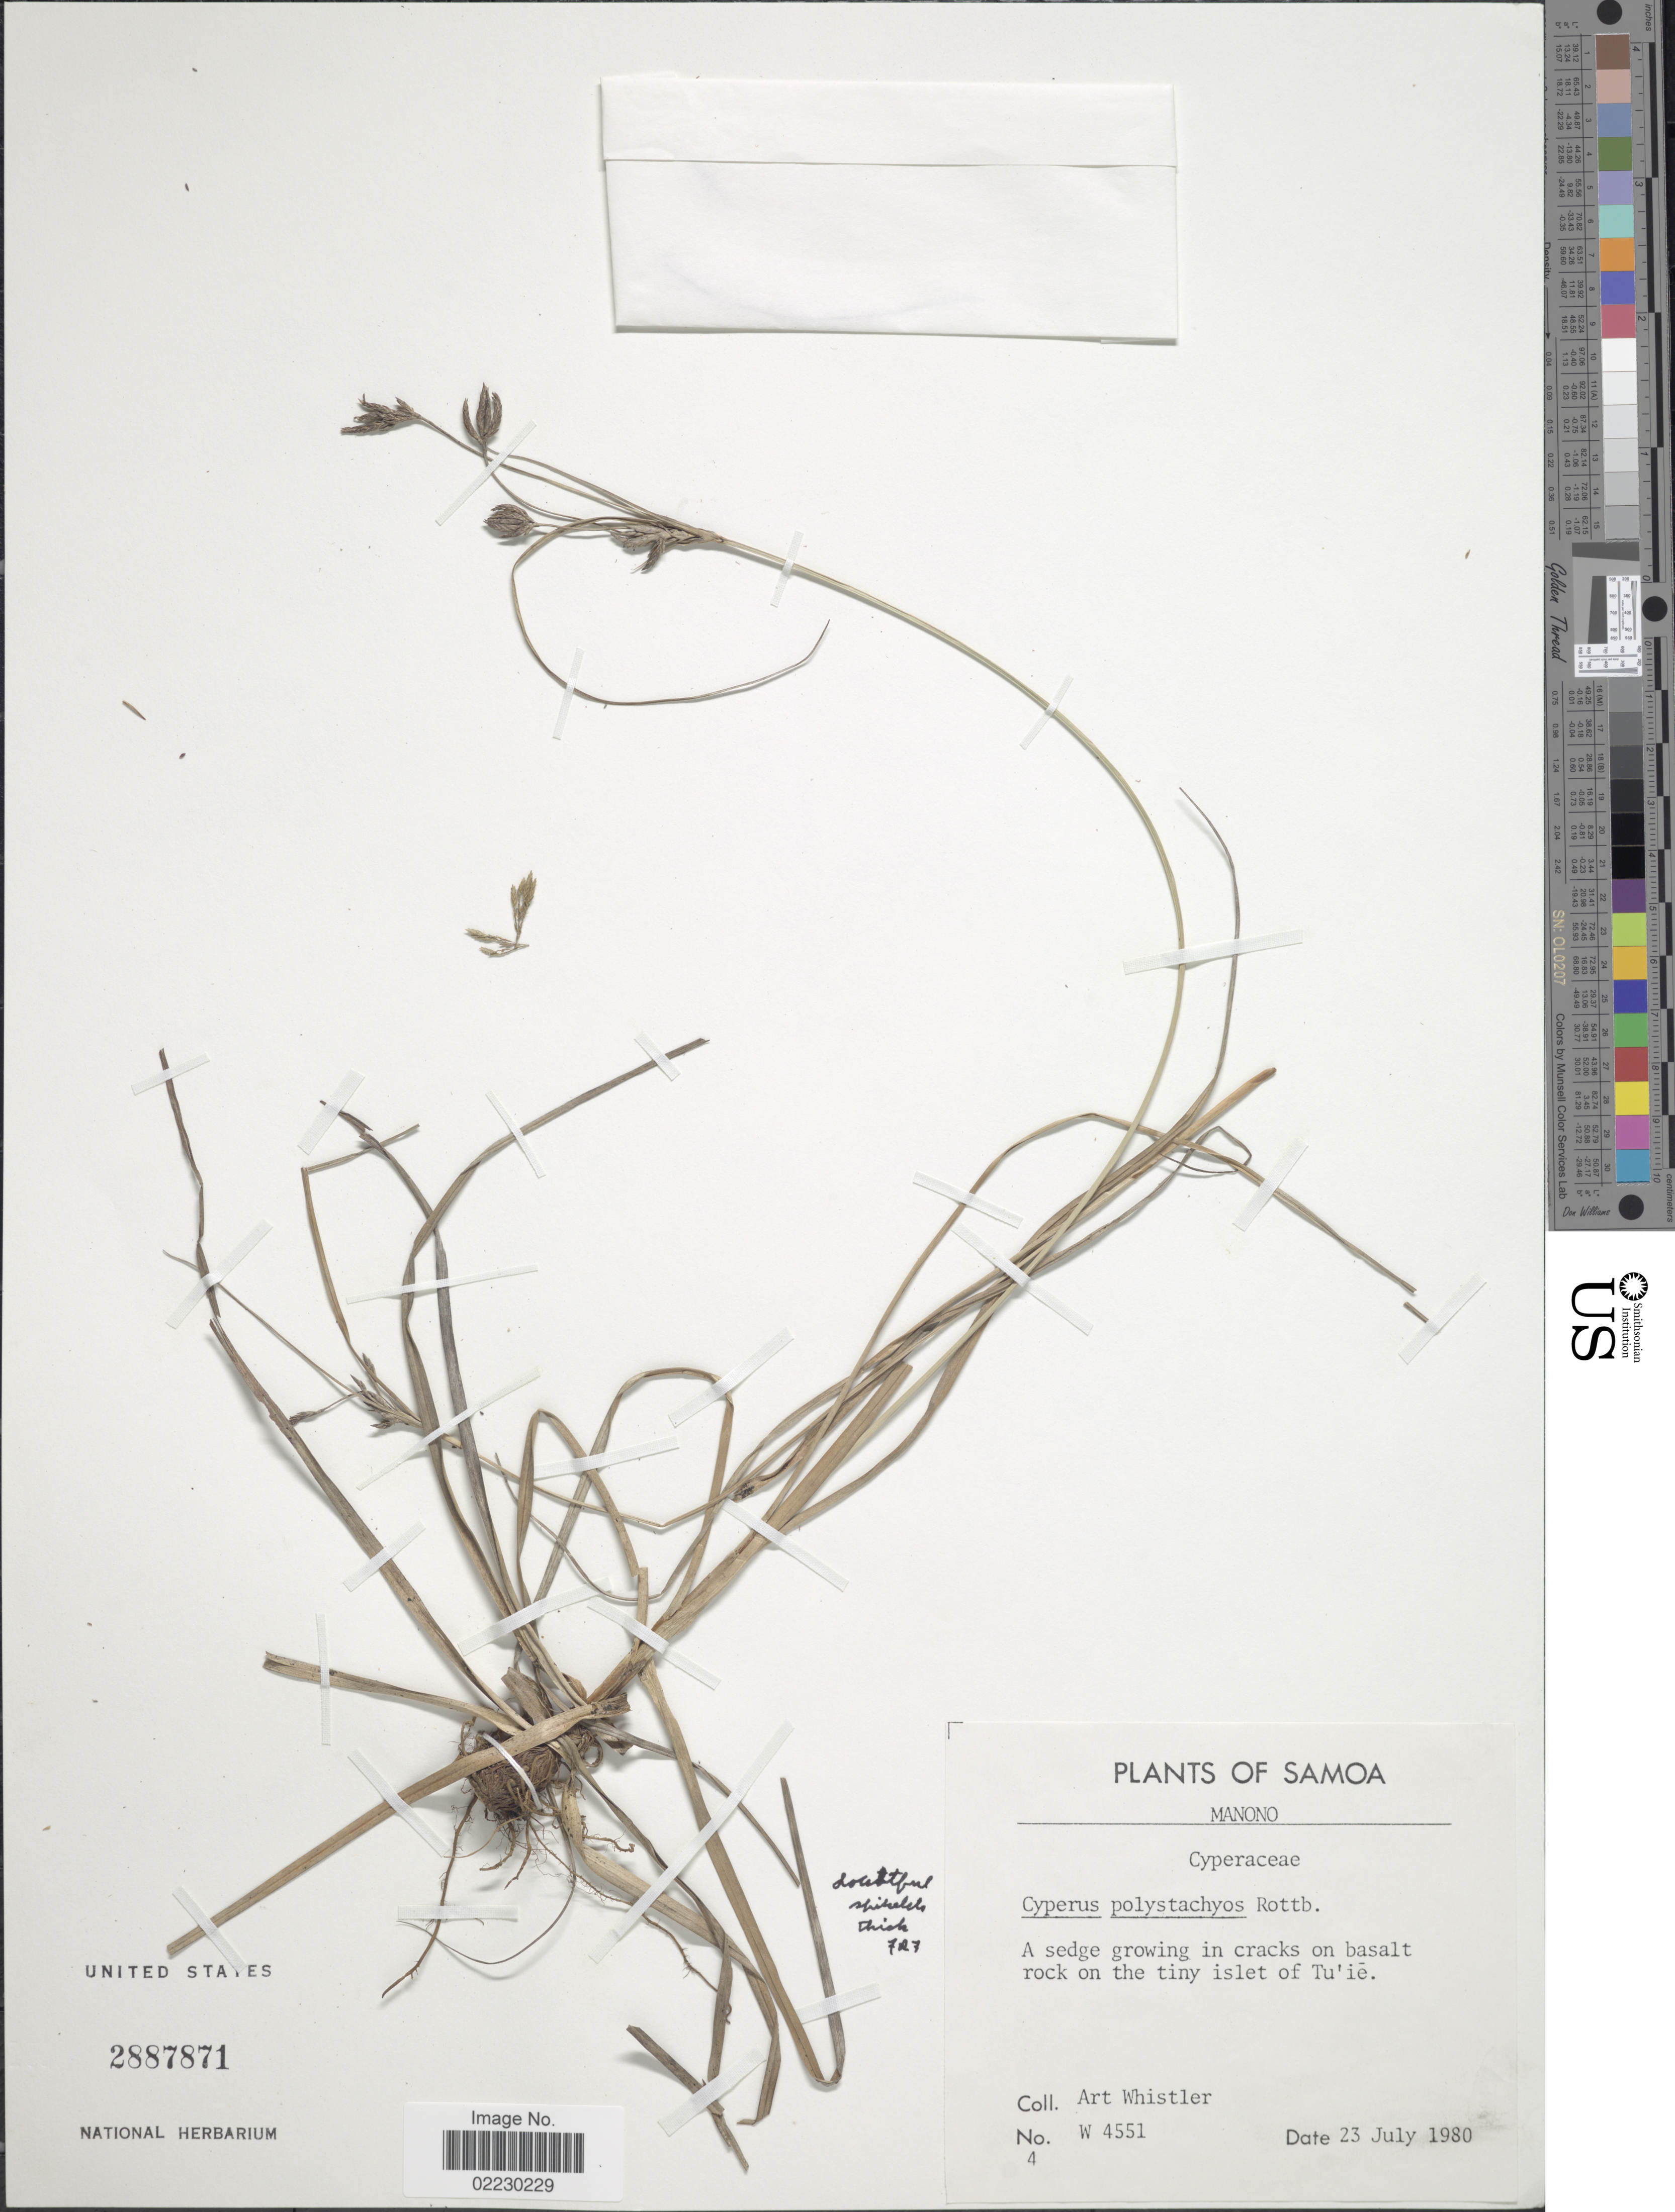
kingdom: Plantae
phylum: Tracheophyta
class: Liliopsida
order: Poales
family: Cyperaceae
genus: Cyperus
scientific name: Cyperus polystachyos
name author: Rottb.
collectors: A. Whistler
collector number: W 4551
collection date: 1980-07-23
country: Samoa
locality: Samoa, Manono, a sedge growing in cracks on basalt rocky on the tiny islet of Tu'ie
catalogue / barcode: US 2887871